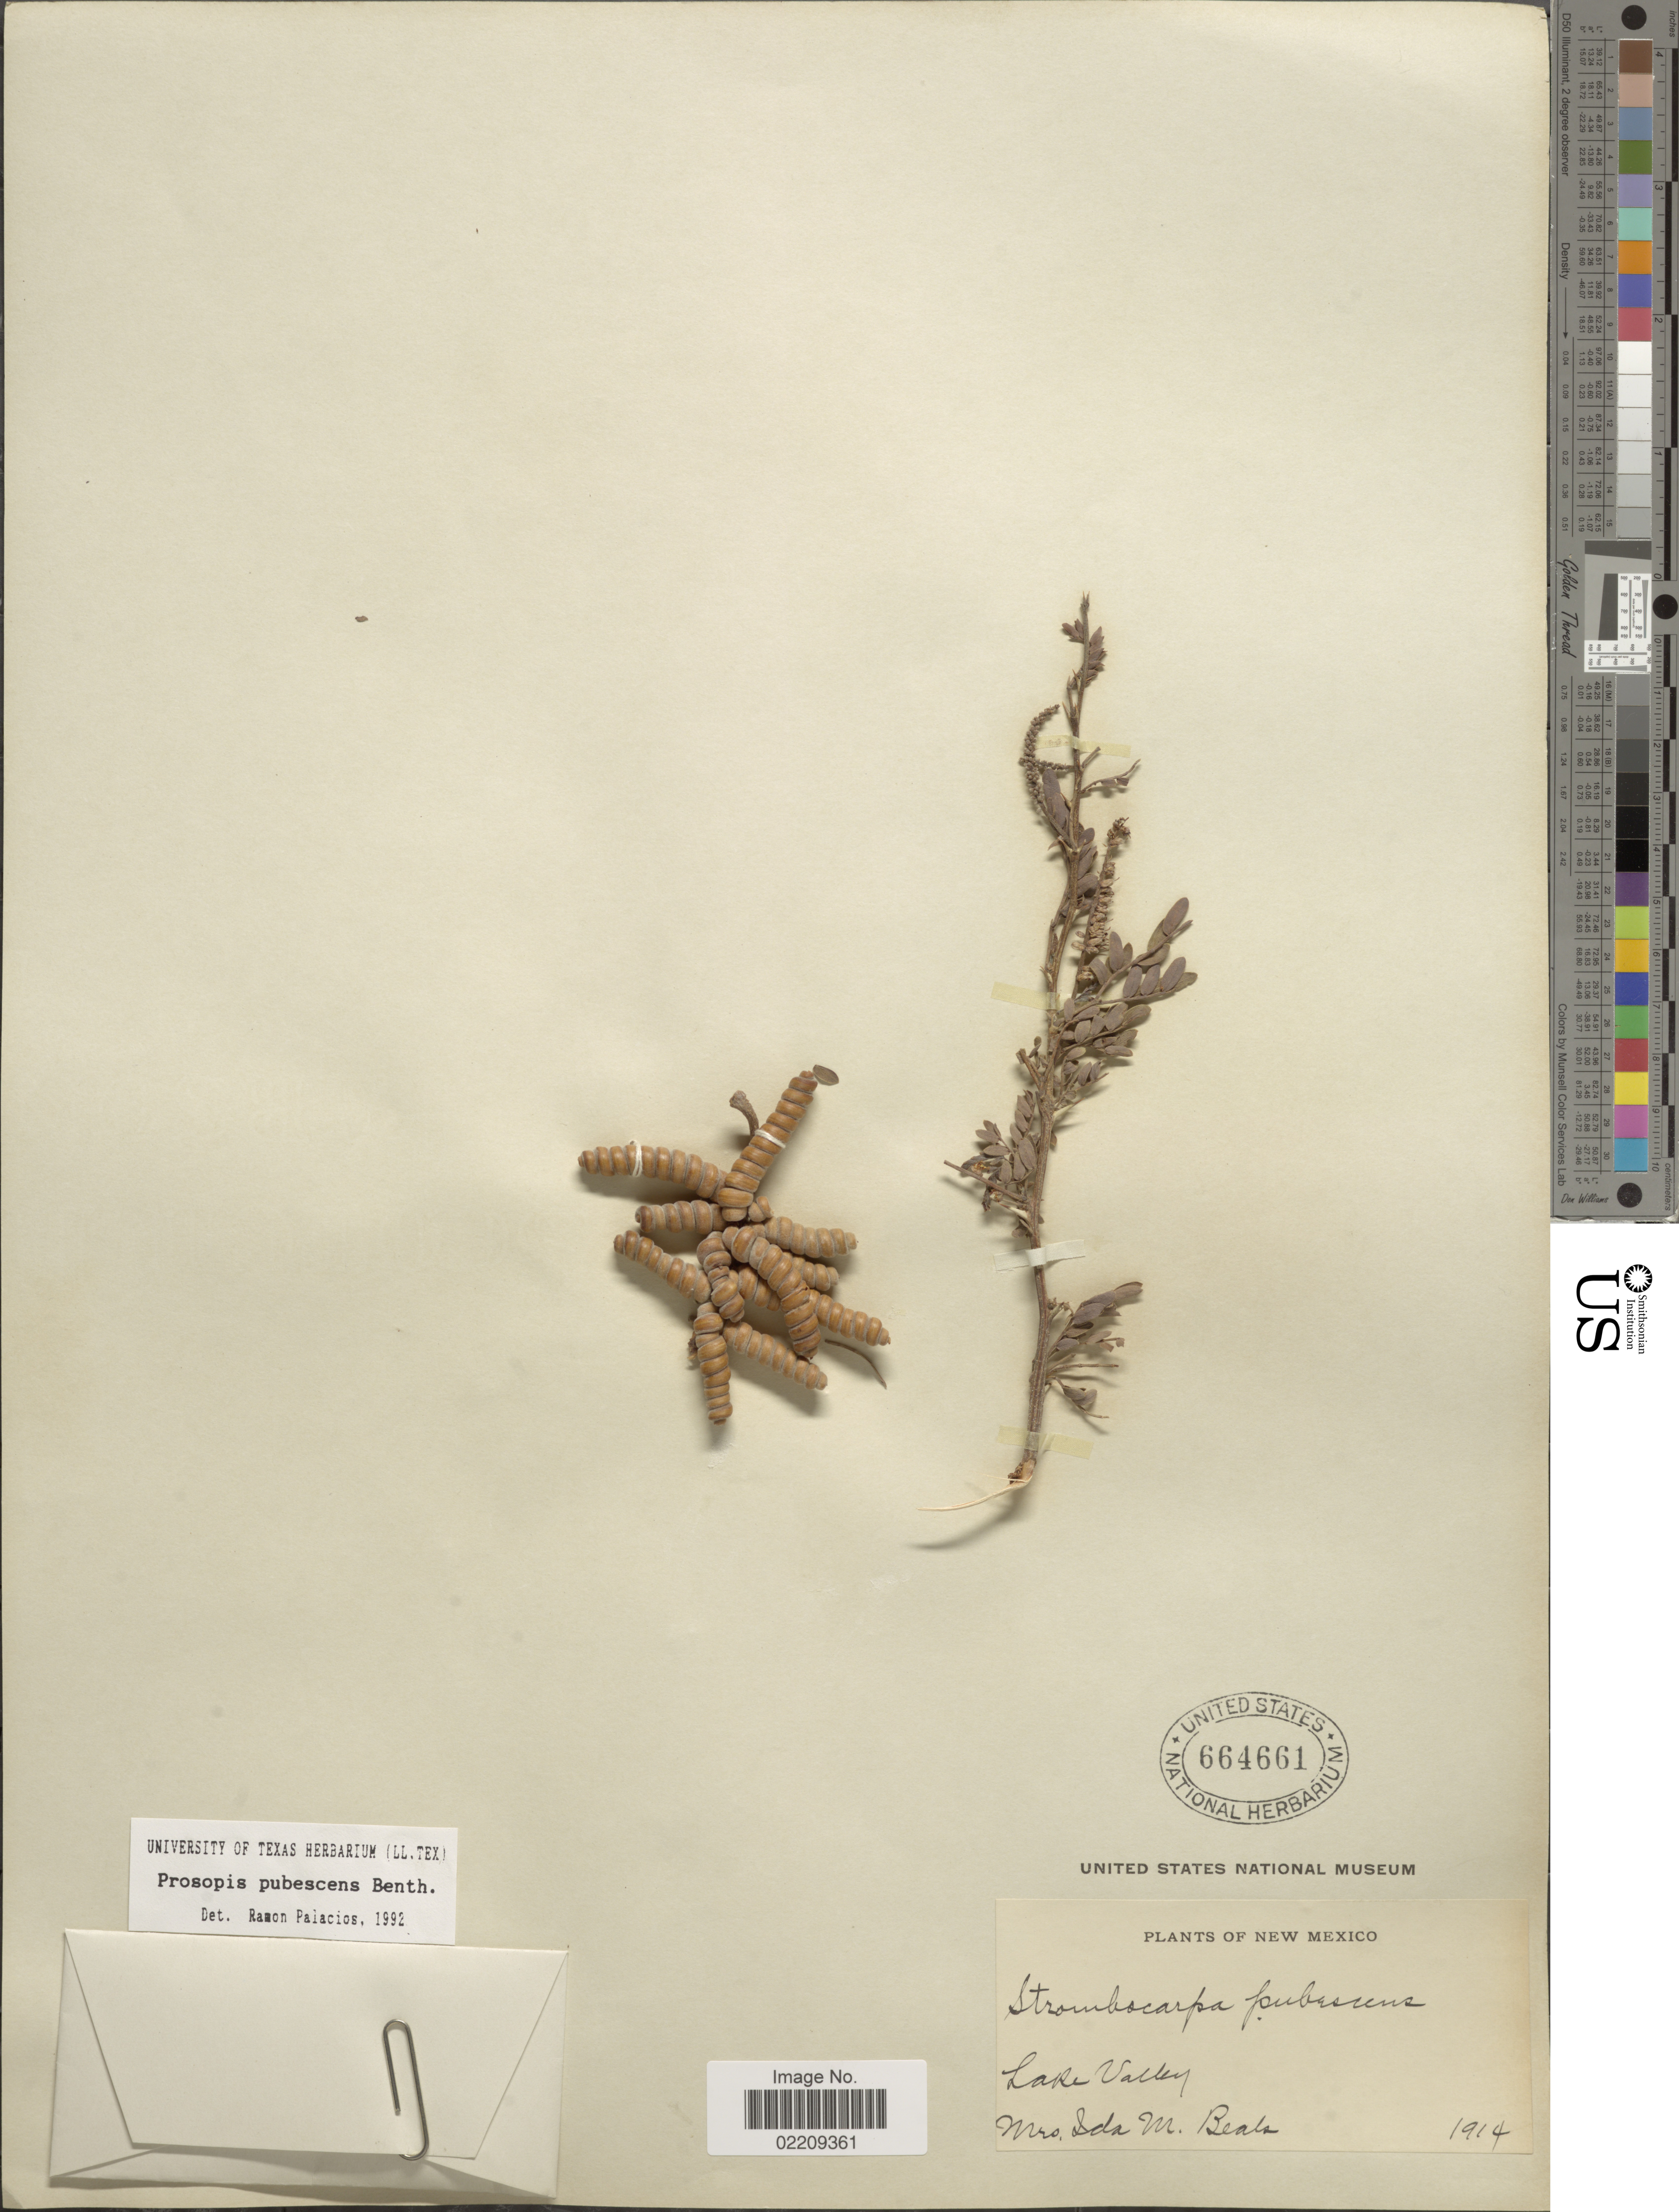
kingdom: Plantae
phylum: Tracheophyta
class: Magnoliopsida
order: Fabales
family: Fabaceae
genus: Strombocarpa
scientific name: Strombocarpa pubescens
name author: (Benth.) A. Gray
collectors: I. M. Beals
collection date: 1914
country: United States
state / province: New Mexico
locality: Lake Valley.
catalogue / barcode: US 664661